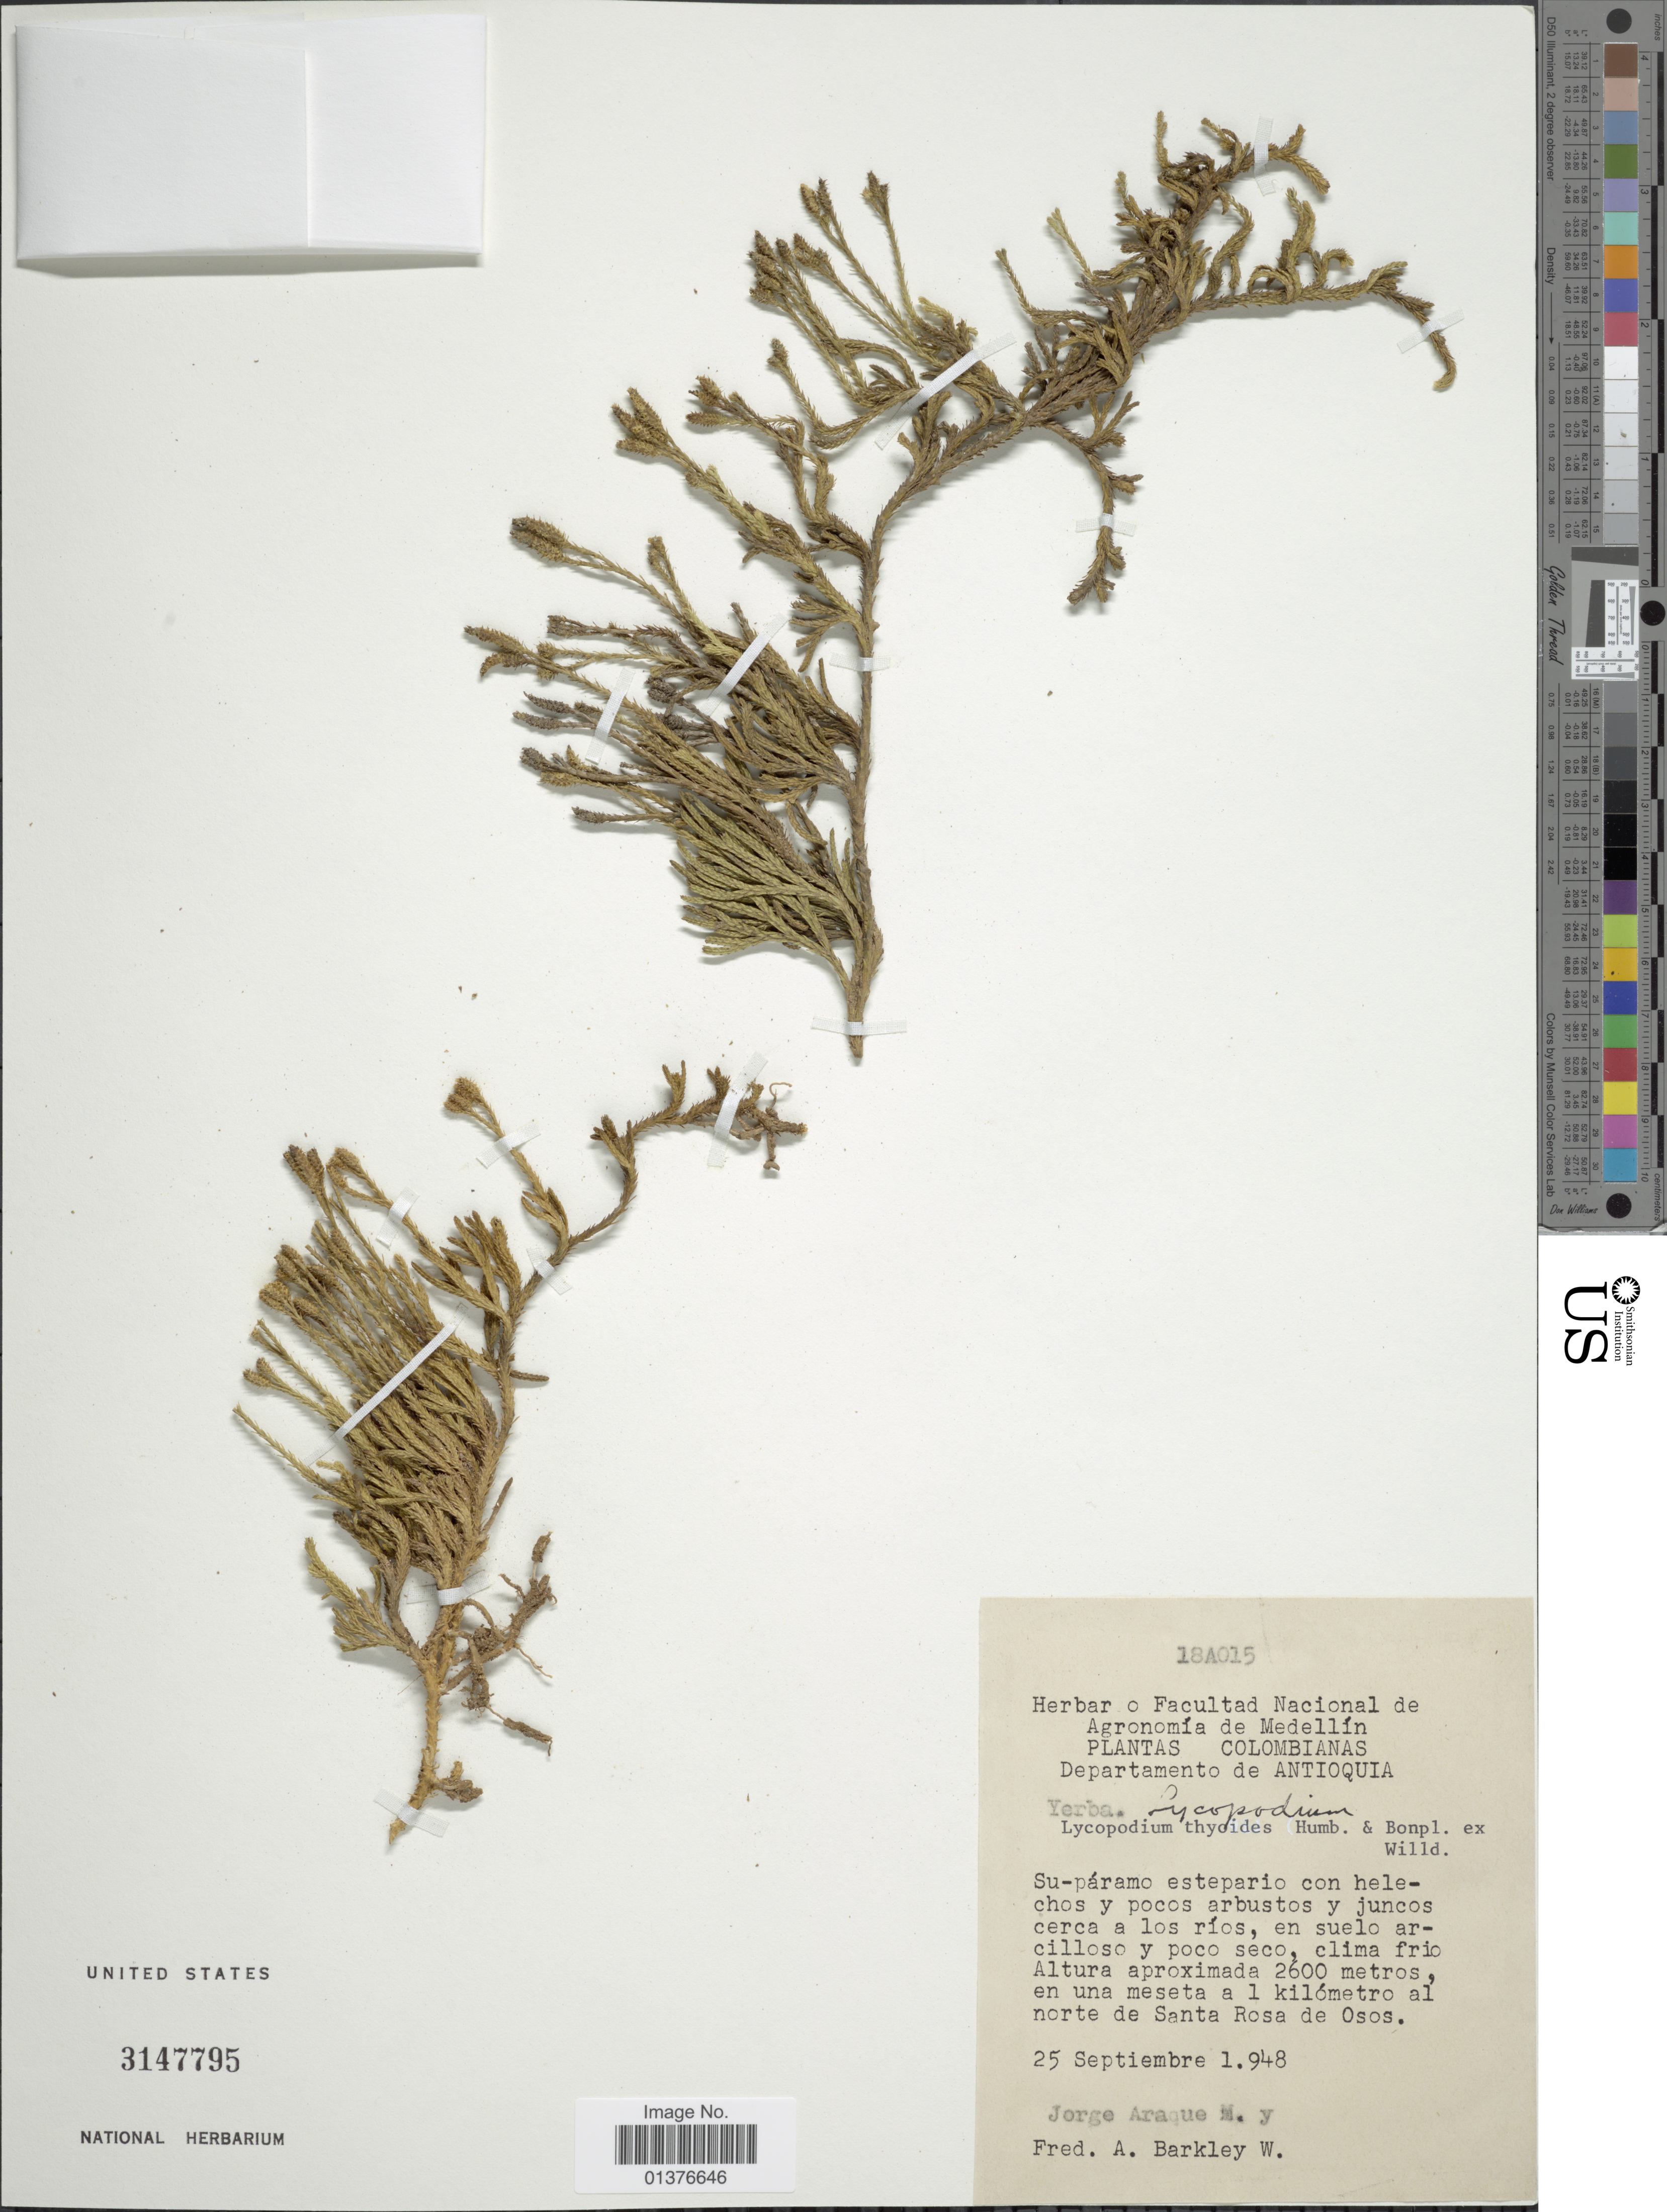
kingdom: Plantae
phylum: Tracheophyta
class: Lycopodiopsida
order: Lycopodiales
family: Lycopodiaceae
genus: Diphasiastrum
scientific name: Diphasiastrum thyoides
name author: (Humb. & Bonpl. ex Willd.) Holub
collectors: J. Araque Molina & F. A. Barkley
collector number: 18A015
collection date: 1948-09-25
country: Colombia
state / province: Antioquia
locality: Su-páramo estepario con helechos y pocos arbustos y juncos cerca a los rios, en una meseta a 1km al norte de Santa Rosa de Osos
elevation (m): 2600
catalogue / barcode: US 3147795